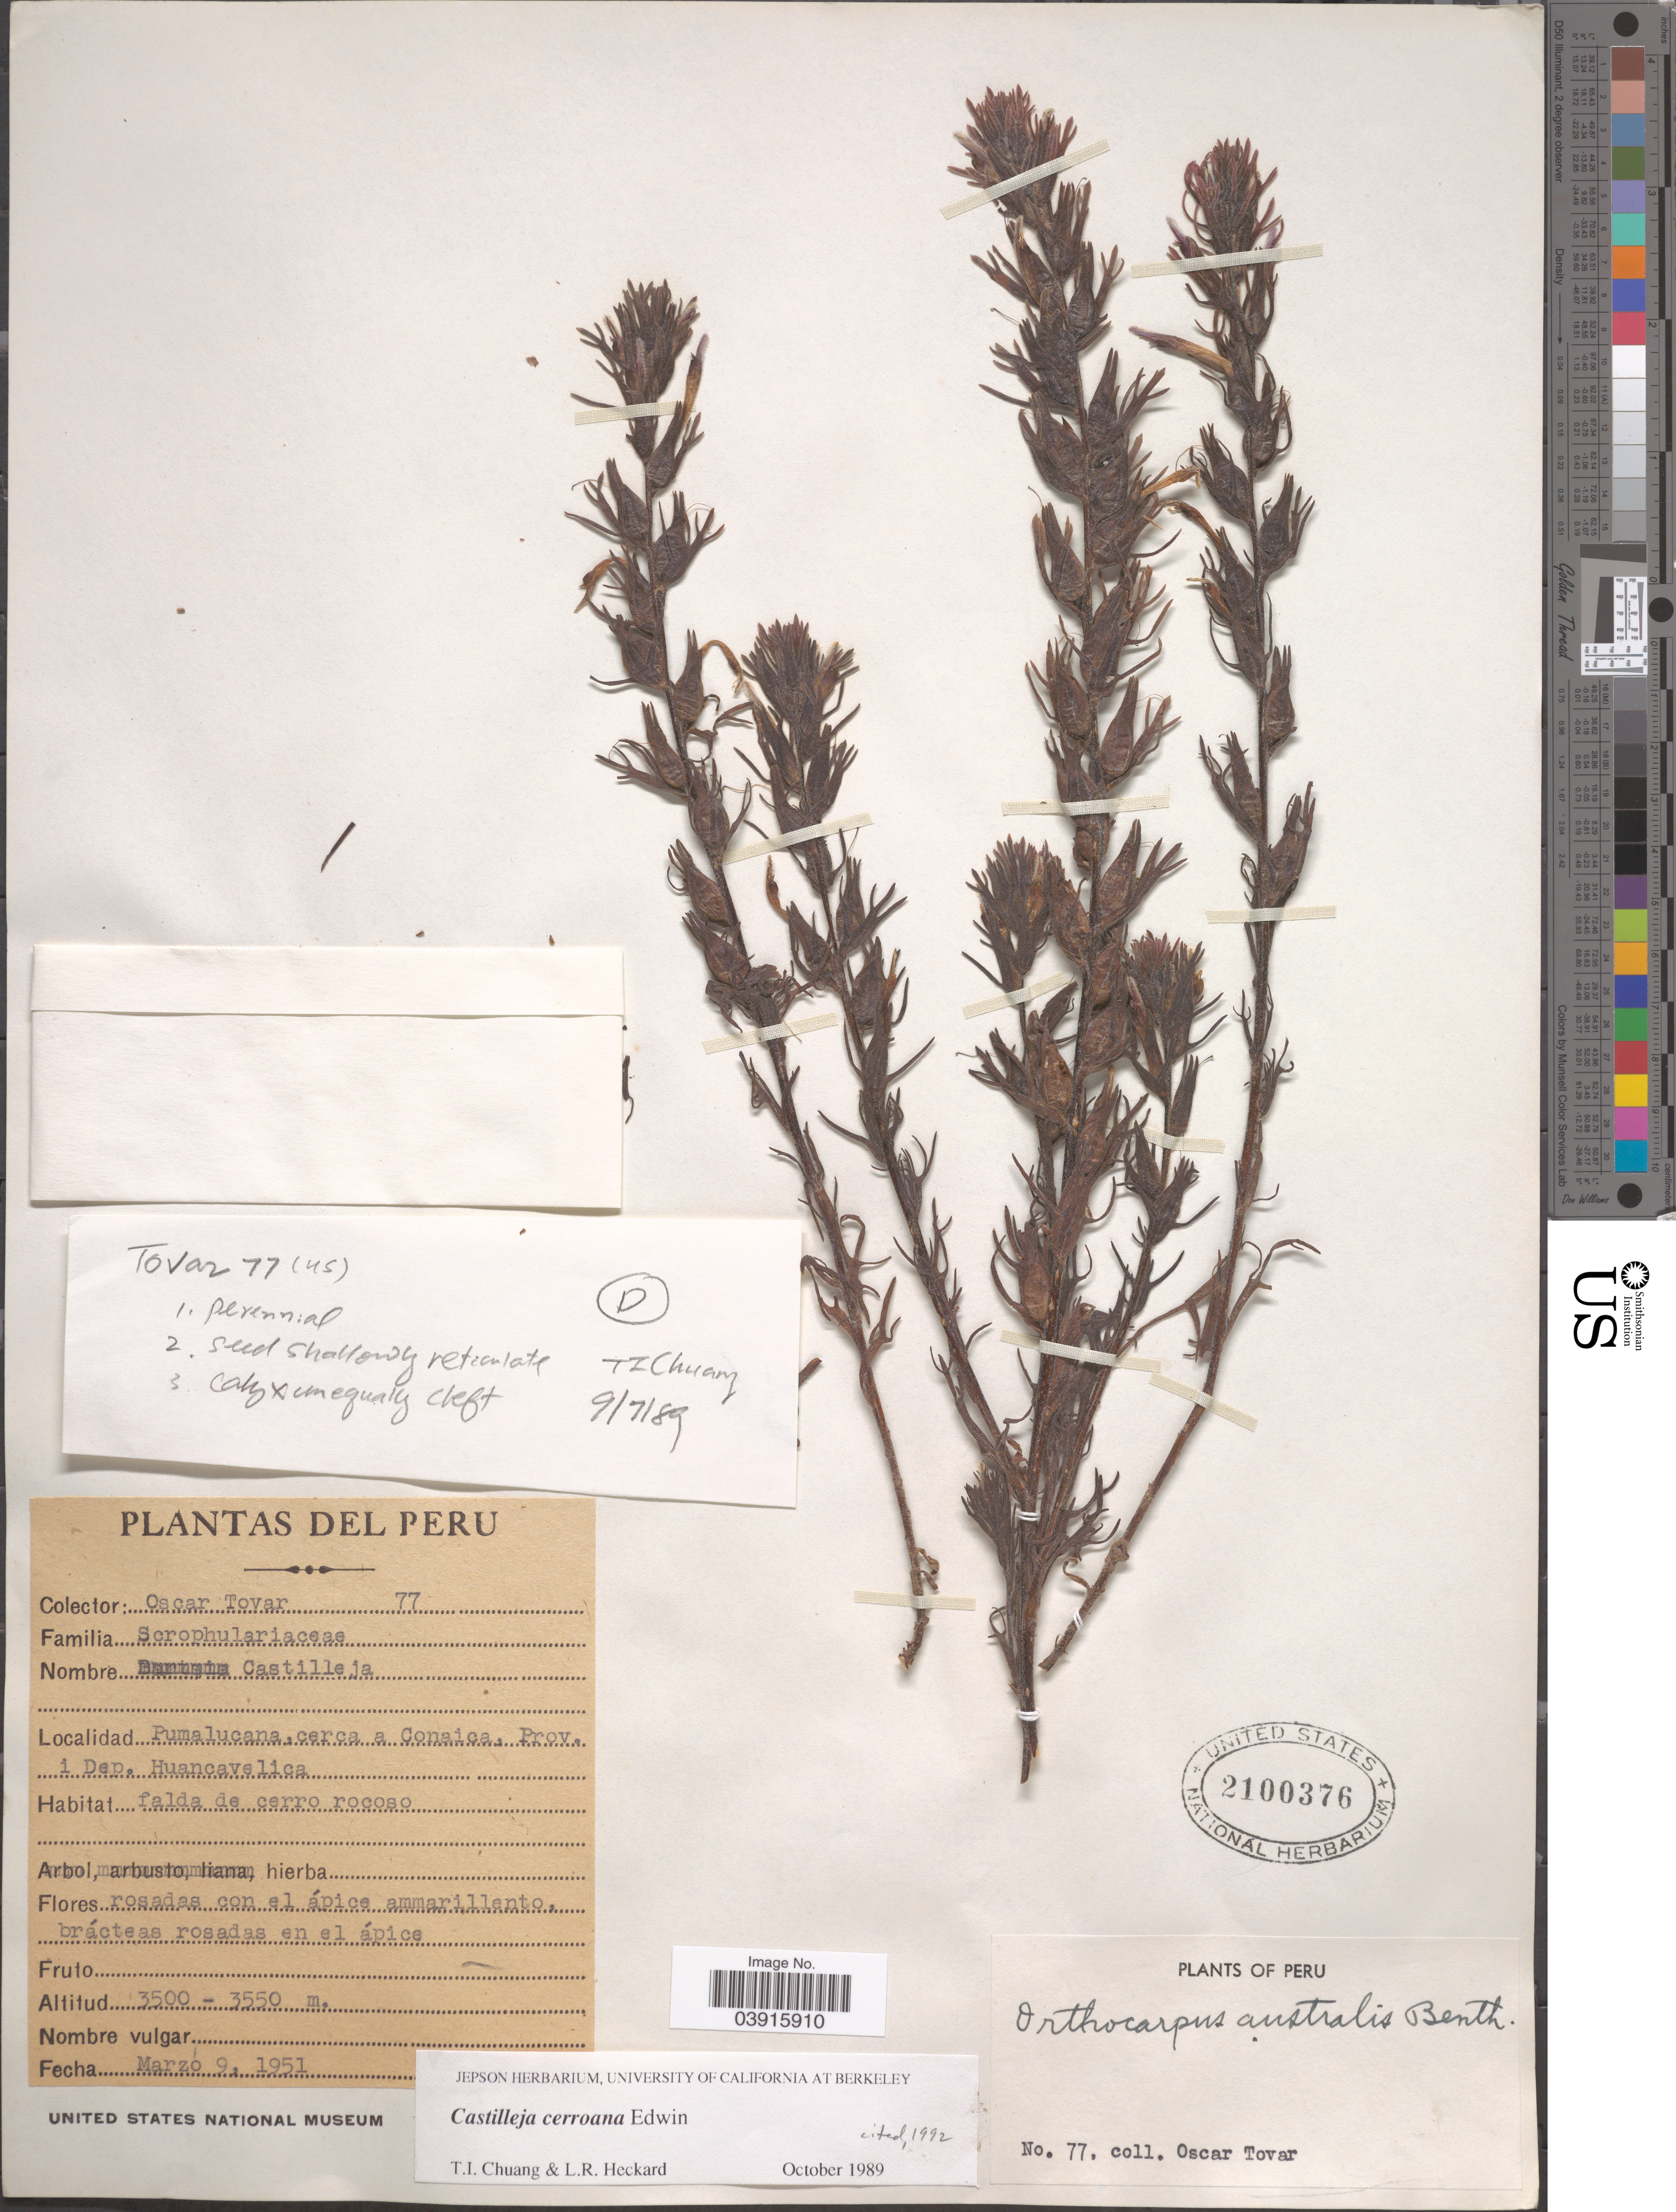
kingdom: Plantae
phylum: Tracheophyta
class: Magnoliopsida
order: Lamiales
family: Orobanchaceae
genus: Castilleja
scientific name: Castilleja cerroana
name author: Edwin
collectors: Ó. Tovar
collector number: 77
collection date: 1951-03-09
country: Peru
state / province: Huancavelica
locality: Pumalucana, cerca a Conaica, Prov. i Dep. Huancavelica.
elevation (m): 3500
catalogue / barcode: US 2100376